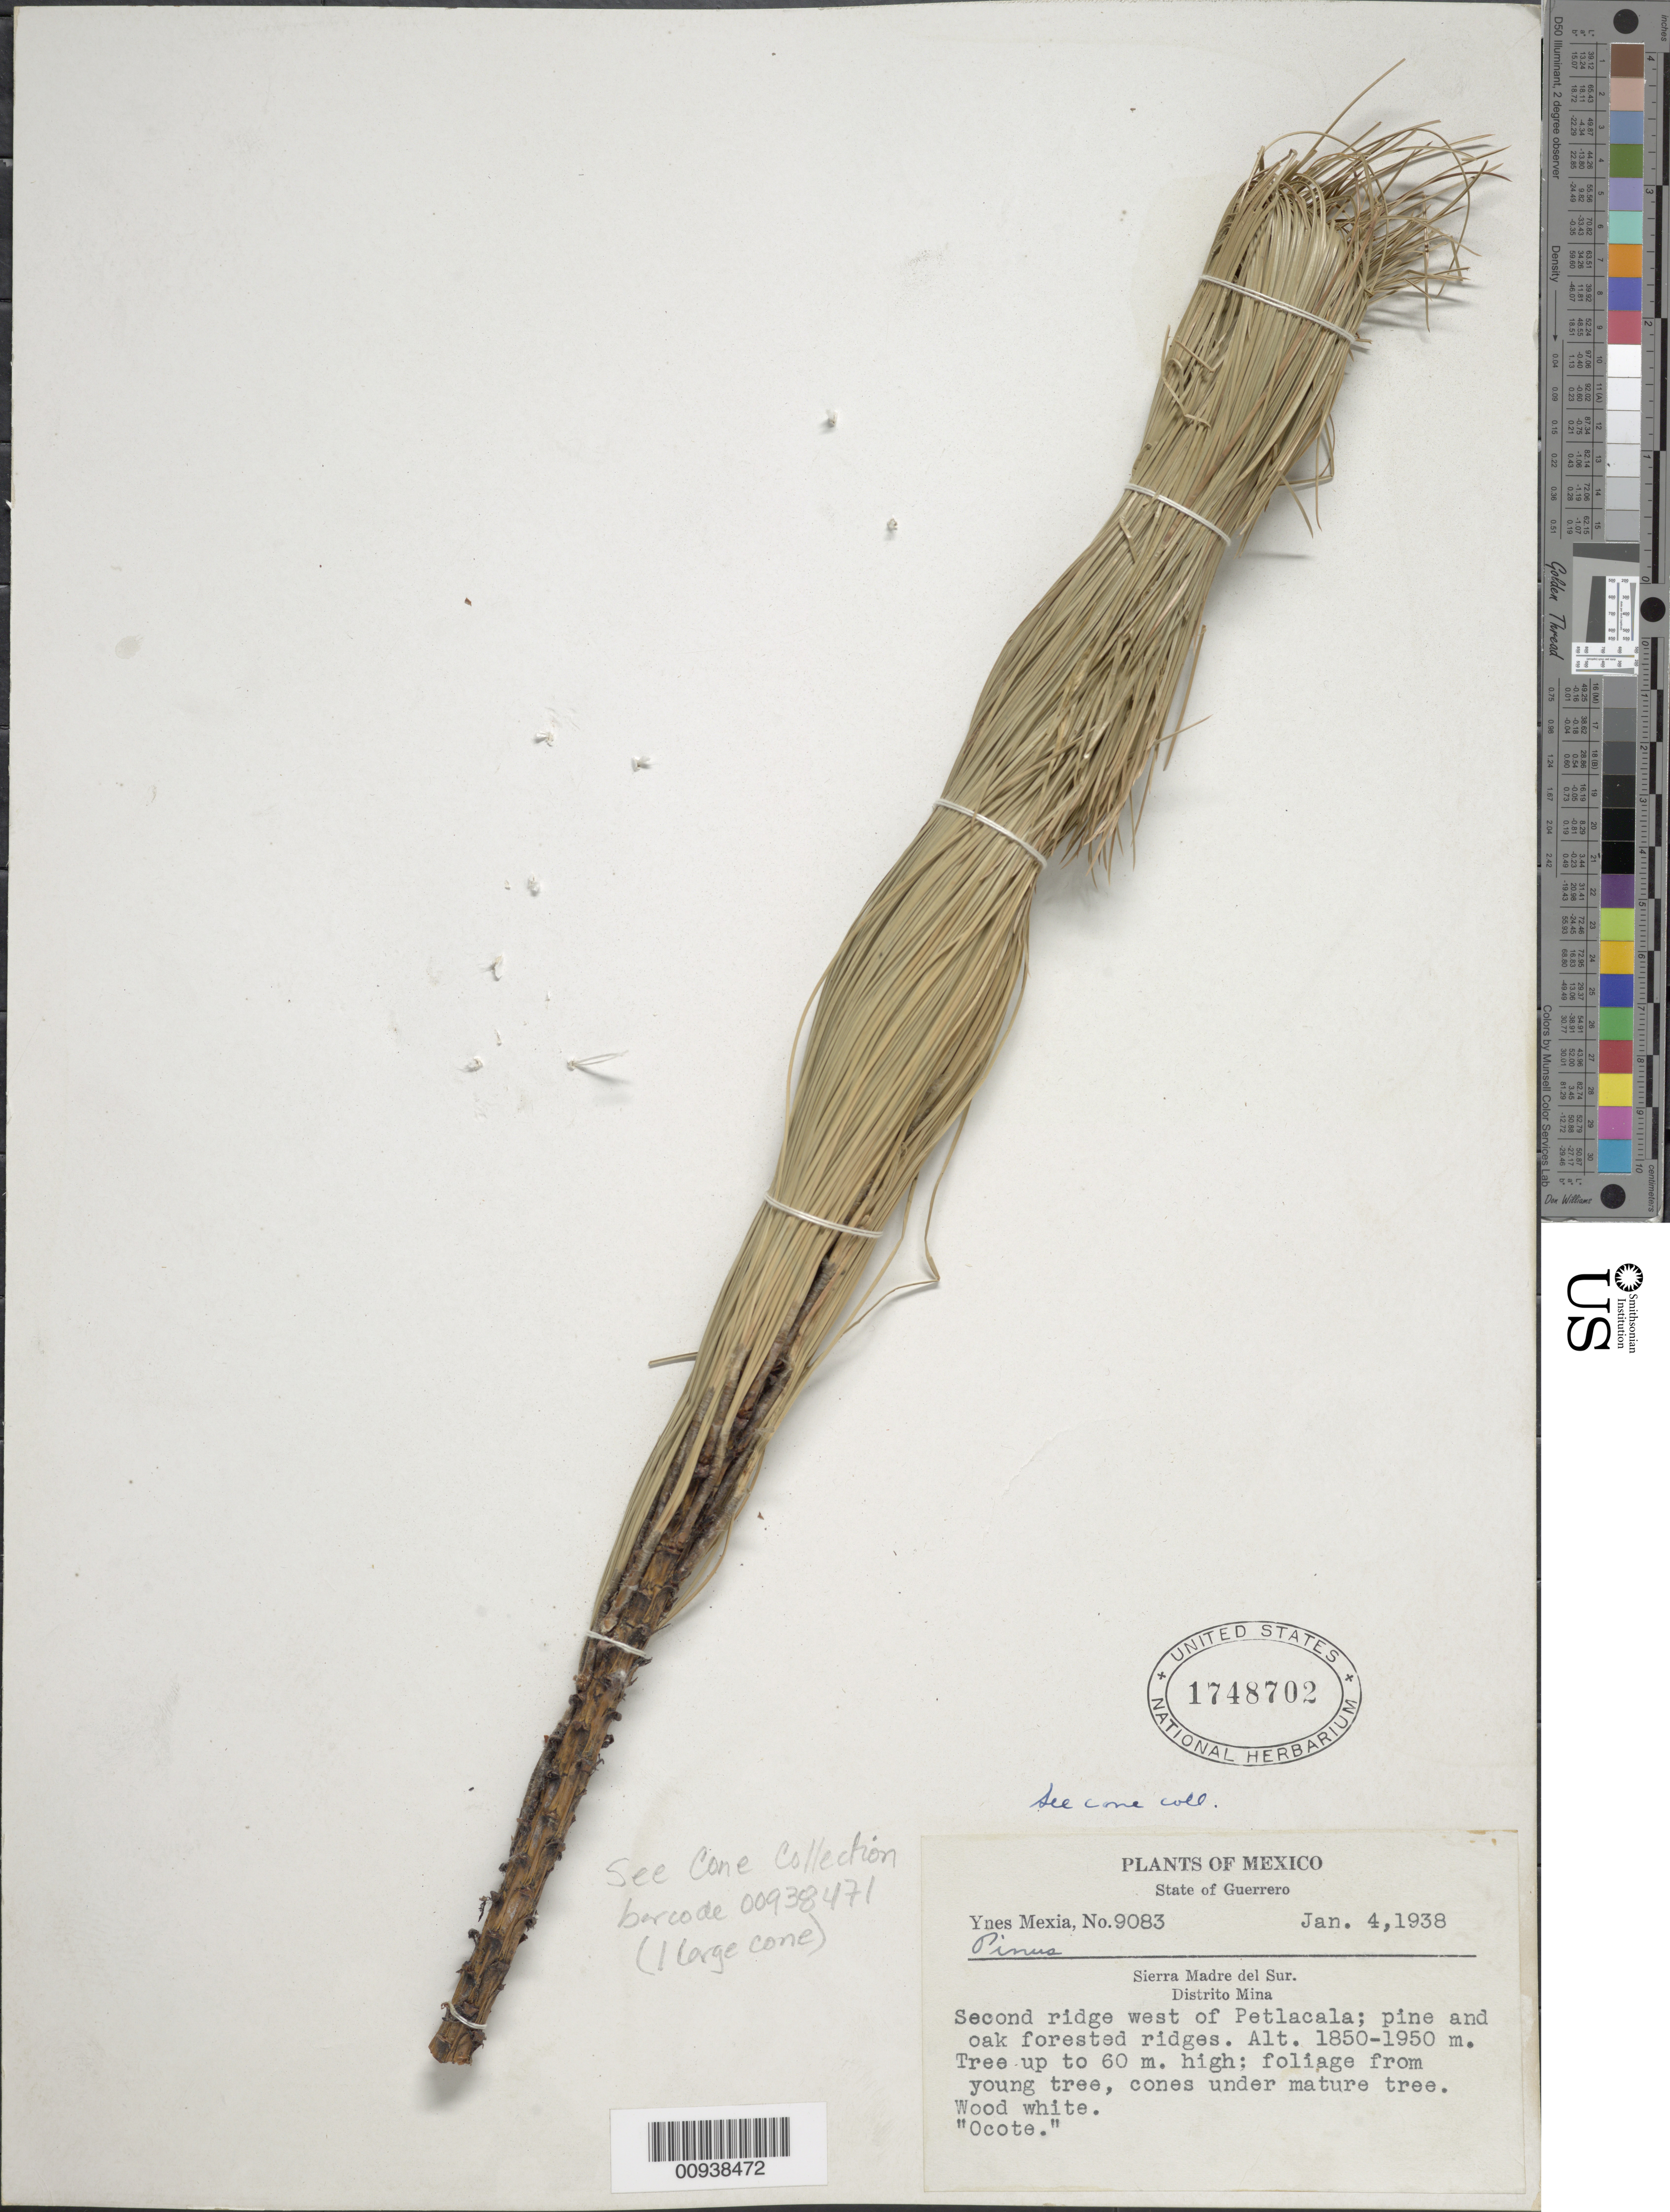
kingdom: Plantae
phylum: Tracheophyta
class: Pinopsida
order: Pinales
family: Pinaceae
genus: Pinus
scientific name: Pinus sp.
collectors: Y. Mexia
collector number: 9083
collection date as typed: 04 Jan 1938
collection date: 1938-01-04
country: Mexico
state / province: Guerrero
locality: Second ridge west of Petlacala. Sierra Madre del Sur. Distrito Mina.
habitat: Pine and oak forested ridges.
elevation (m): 1950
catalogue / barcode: US 1748702